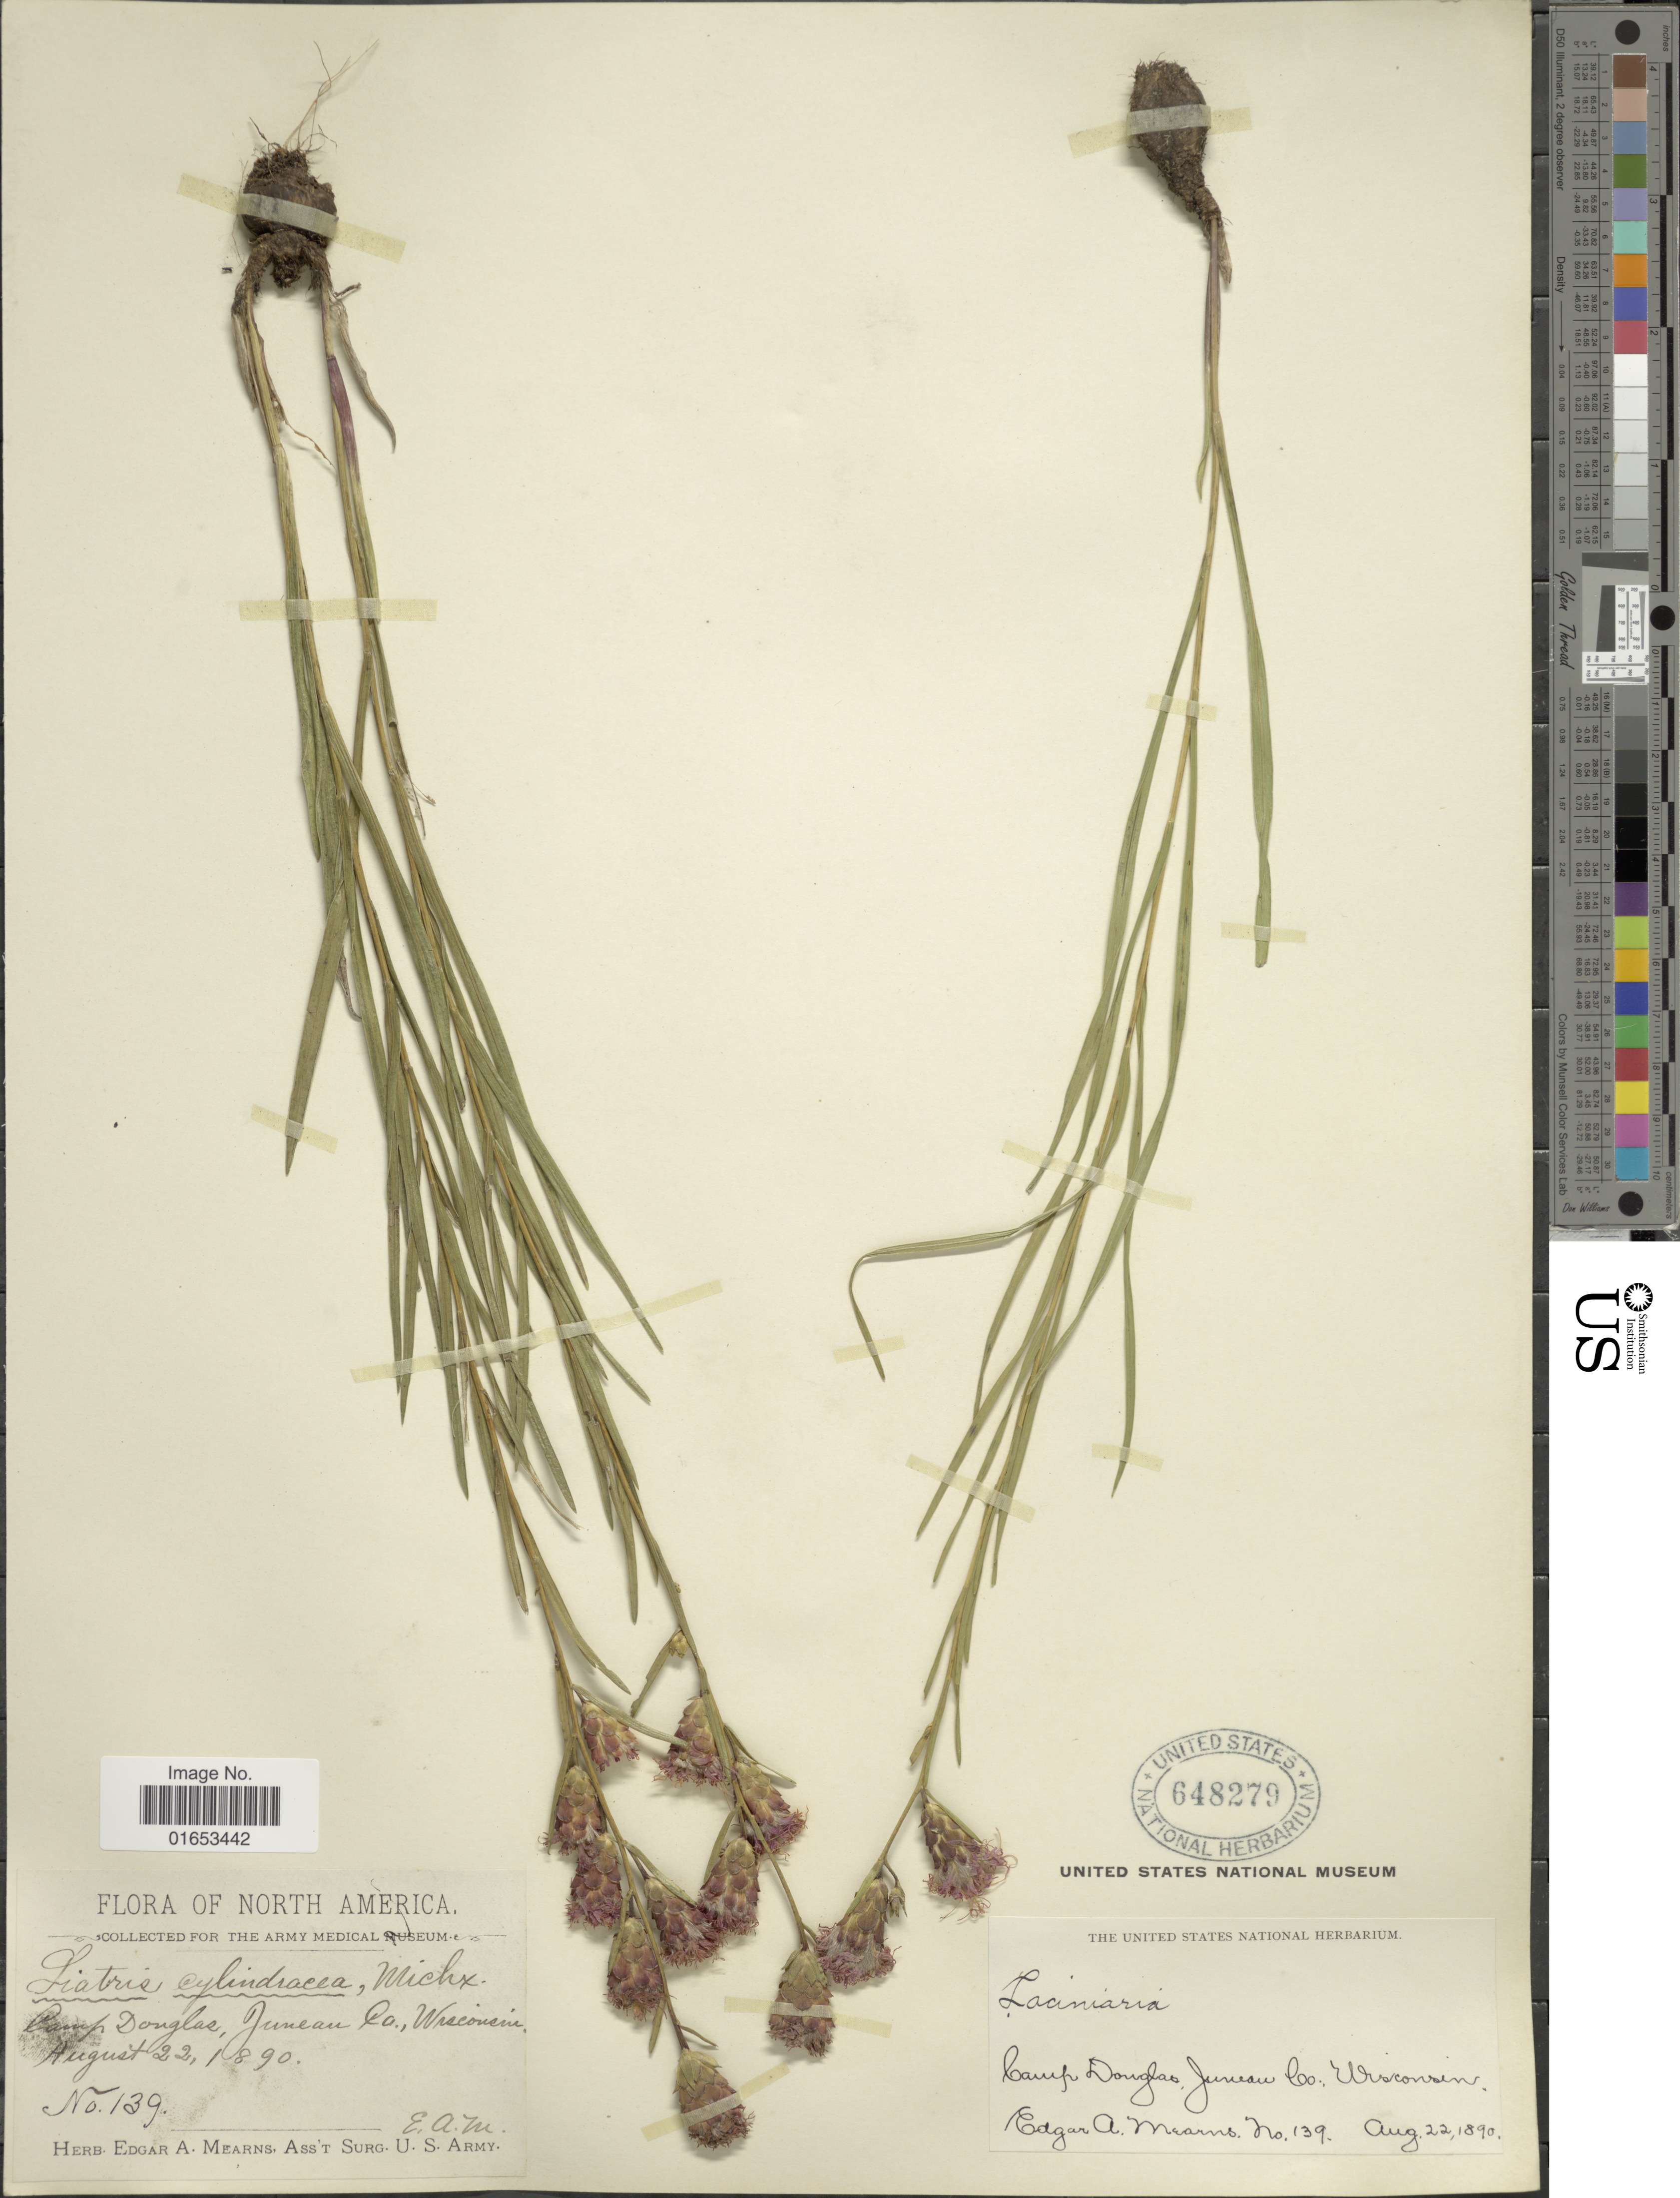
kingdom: Plantae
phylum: Tracheophyta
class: Magnoliopsida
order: Asterales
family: Asteraceae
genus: Liatris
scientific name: Liatris cylindracea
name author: Michaux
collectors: E. A. Mearns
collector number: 139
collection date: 1890-08-22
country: United States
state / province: Wisconsin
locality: North America, Camp Douglas, Juneau Co.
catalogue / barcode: US 648279